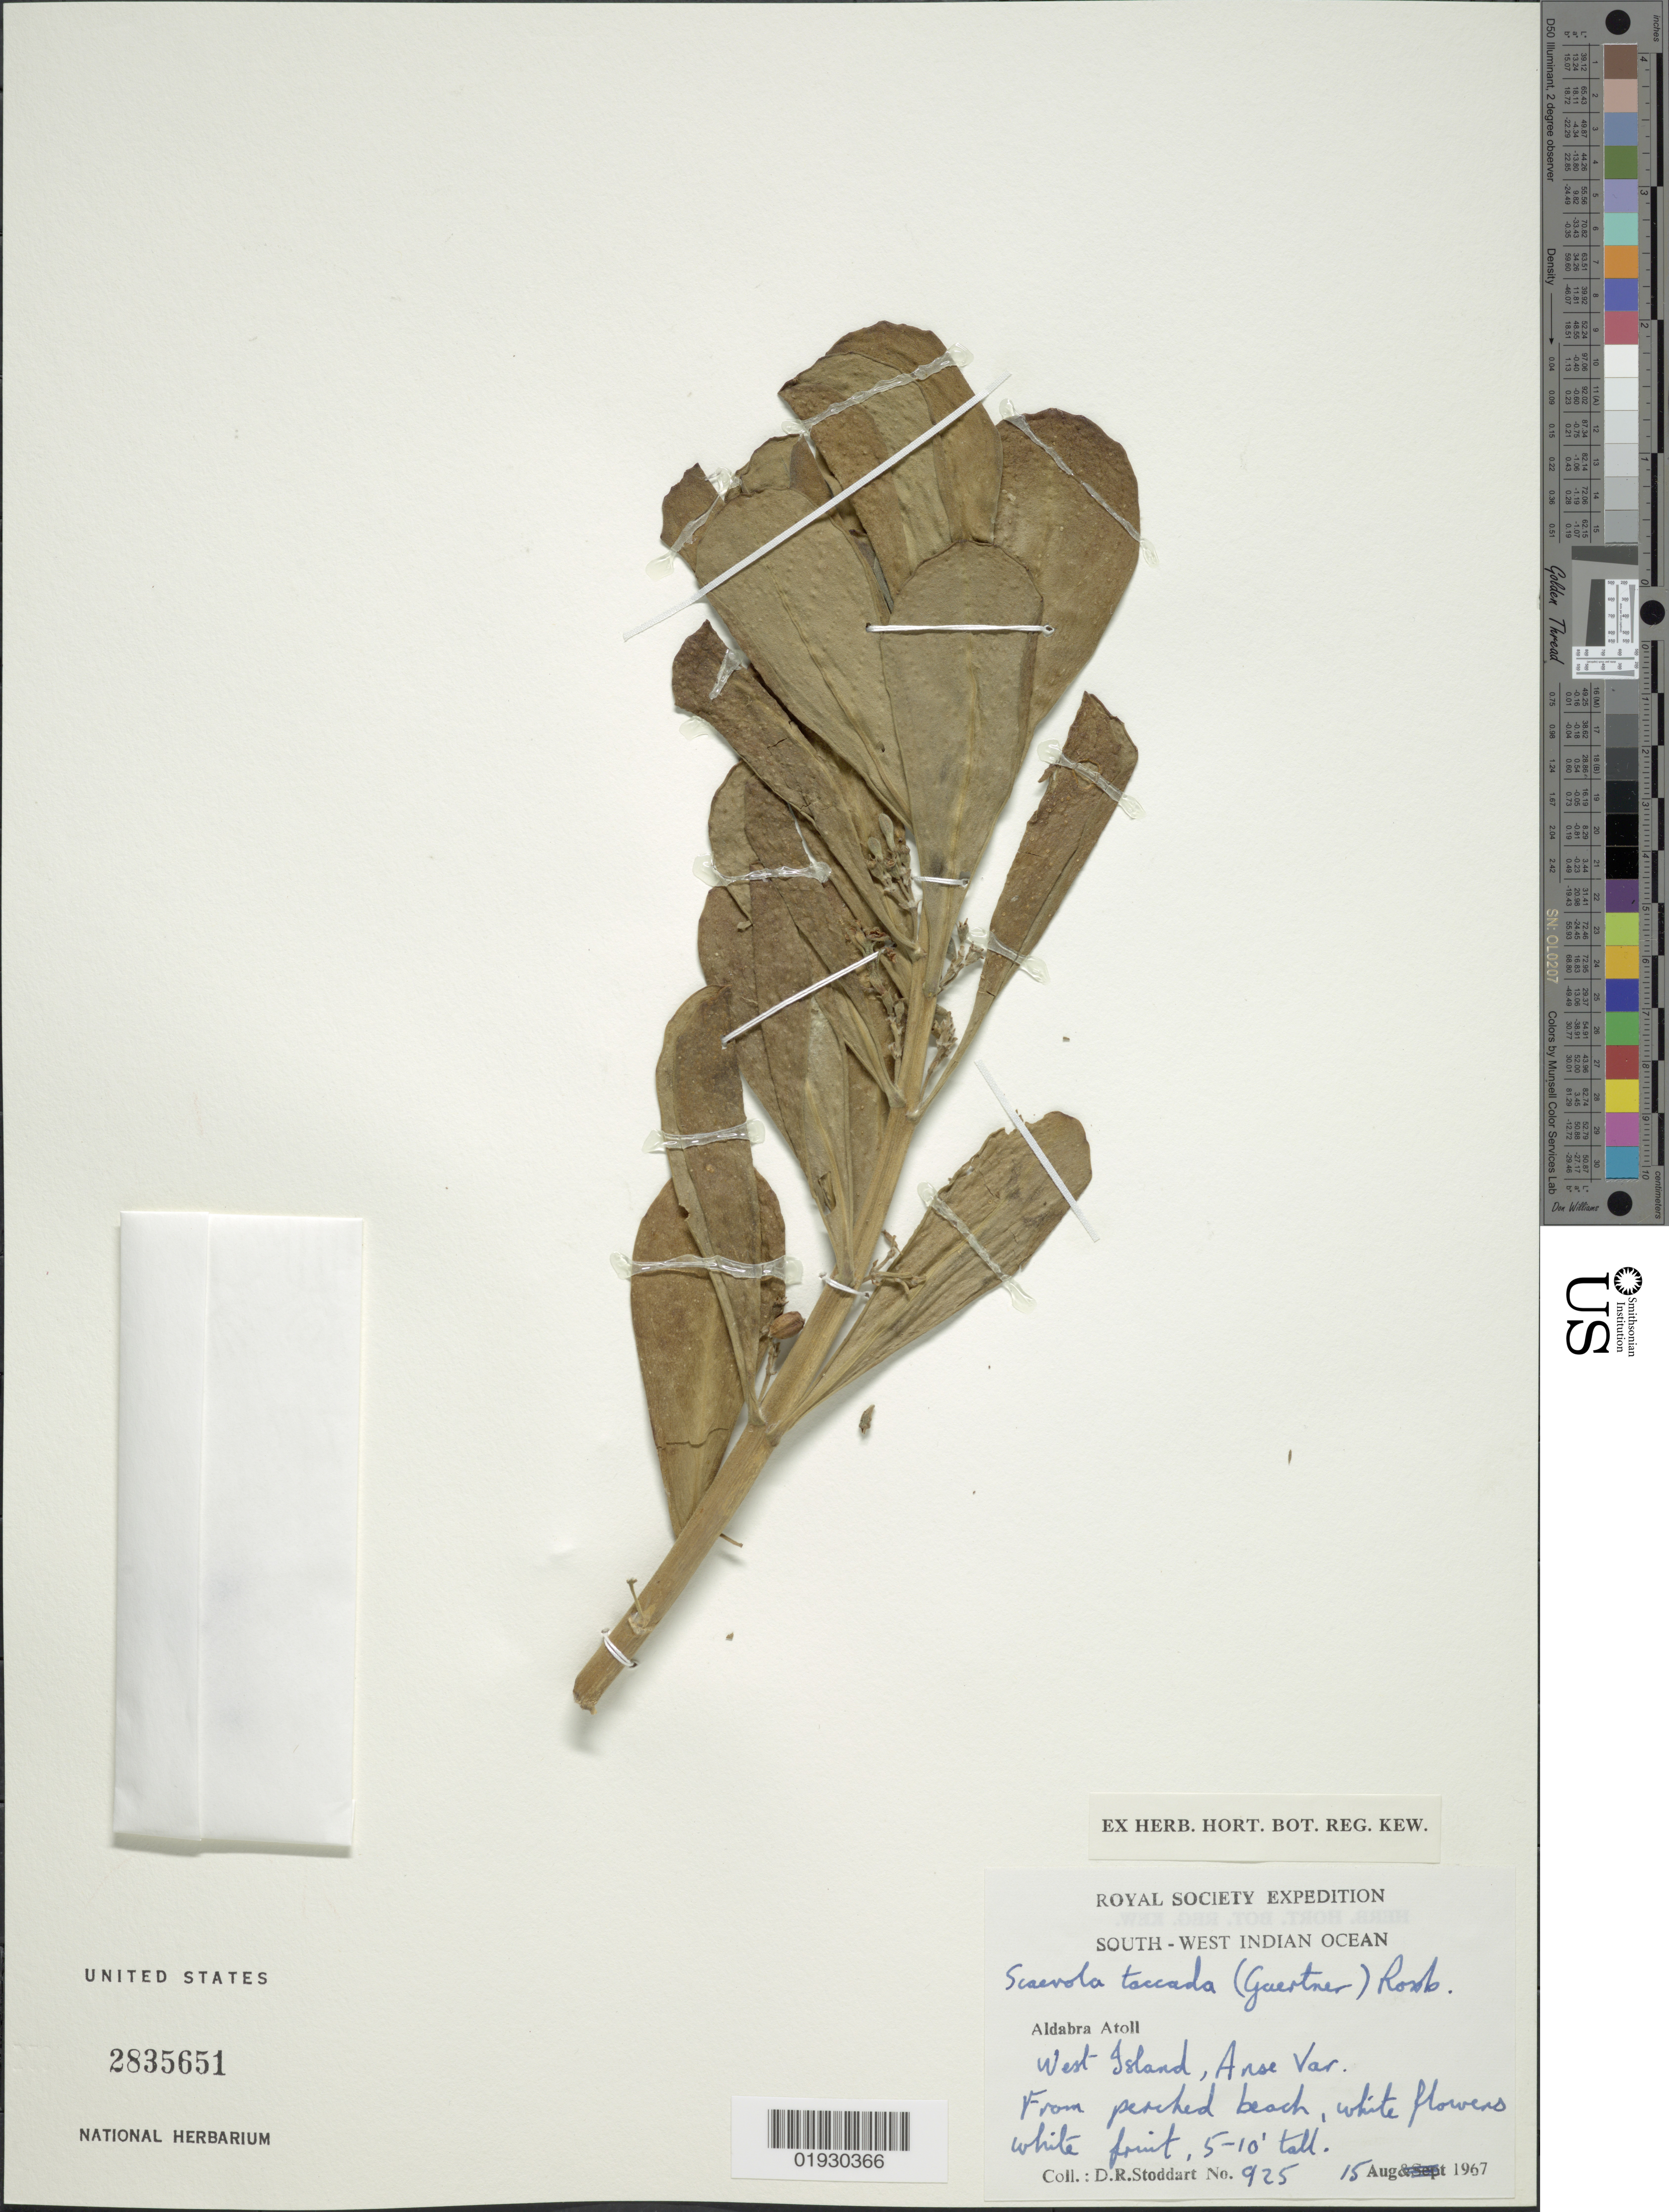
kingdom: Plantae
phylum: Tracheophyta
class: Magnoliopsida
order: Asterales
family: Goodeniaceae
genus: Scaevola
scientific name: Scaevola taccada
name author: (Gaertn.) Roxb.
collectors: D. R. Stoddart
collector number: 925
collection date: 1967-08-15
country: Seychelles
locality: South-West Indian Ocean. Aldabra Atoll. West Island, Anse Var.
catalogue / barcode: US 2835651